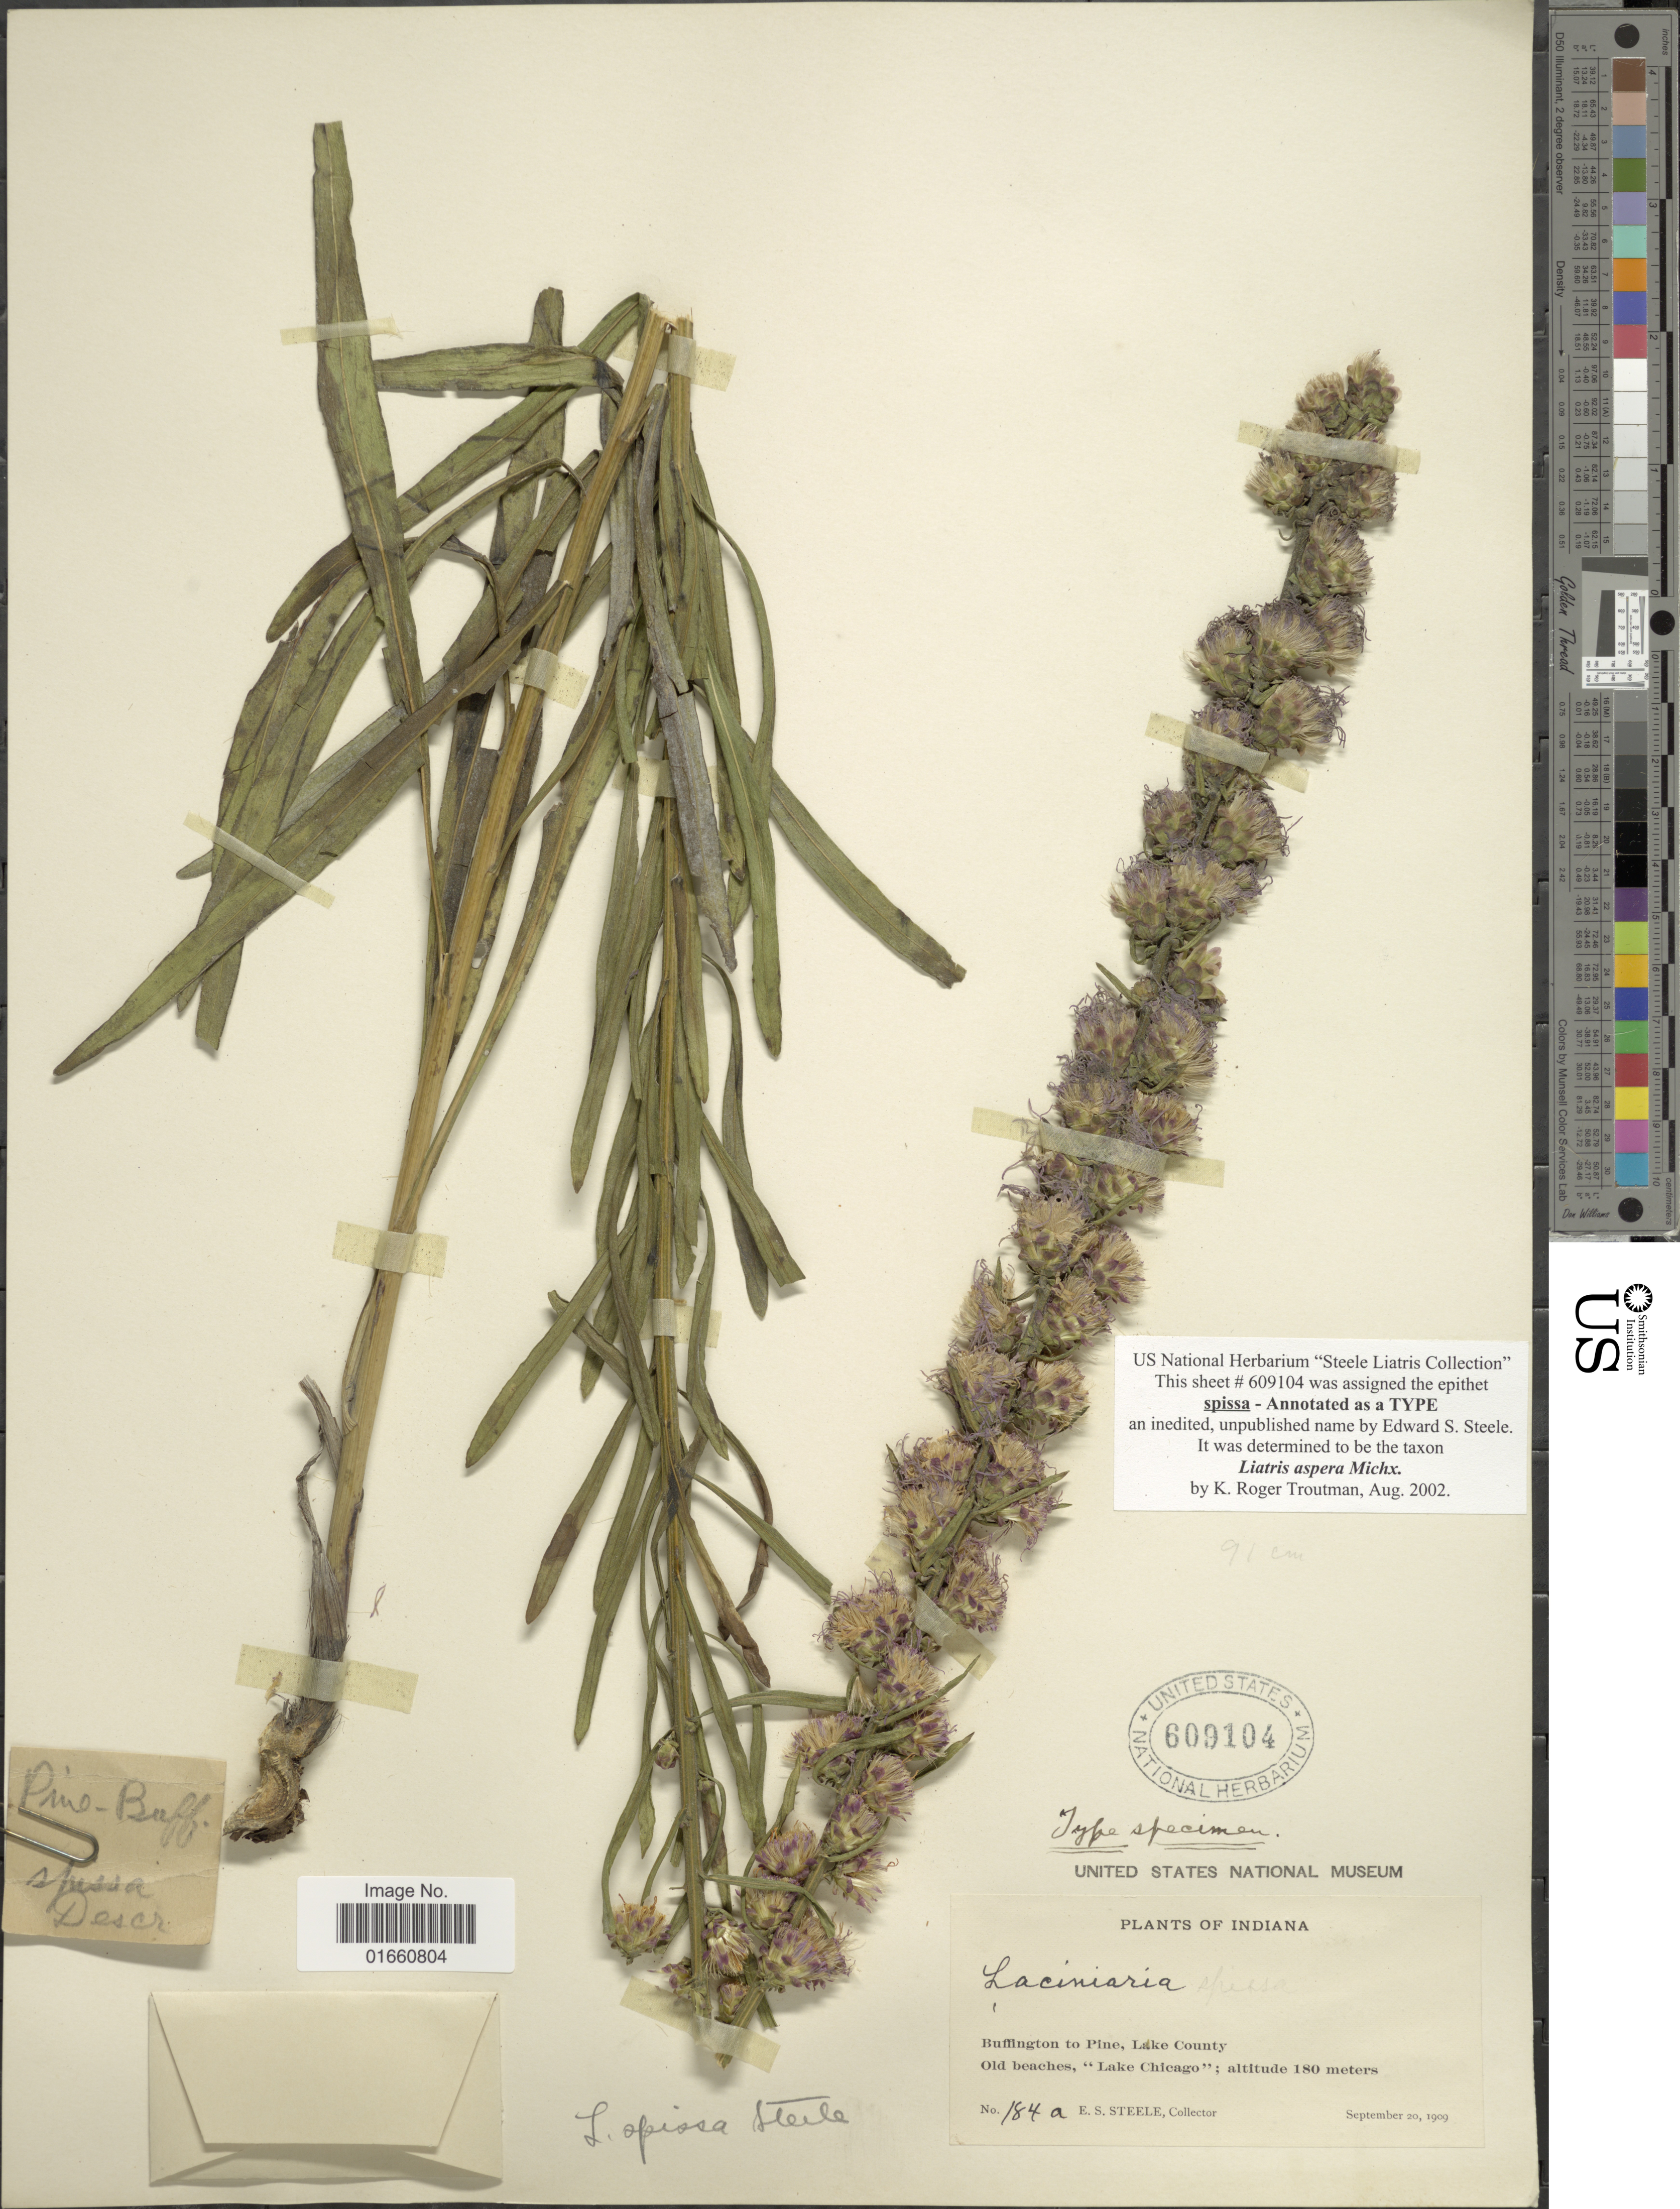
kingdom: Plantae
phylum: Tracheophyta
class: Magnoliopsida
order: Asterales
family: Asteraceae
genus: Liatris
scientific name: Liatris aspera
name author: Michx.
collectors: E. Steele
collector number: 184a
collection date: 1909-09-20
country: United States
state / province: Indiana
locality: Buffington to Pine, Lake County, Old beaches, "Lake Chicago"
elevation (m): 180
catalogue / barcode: US 609104